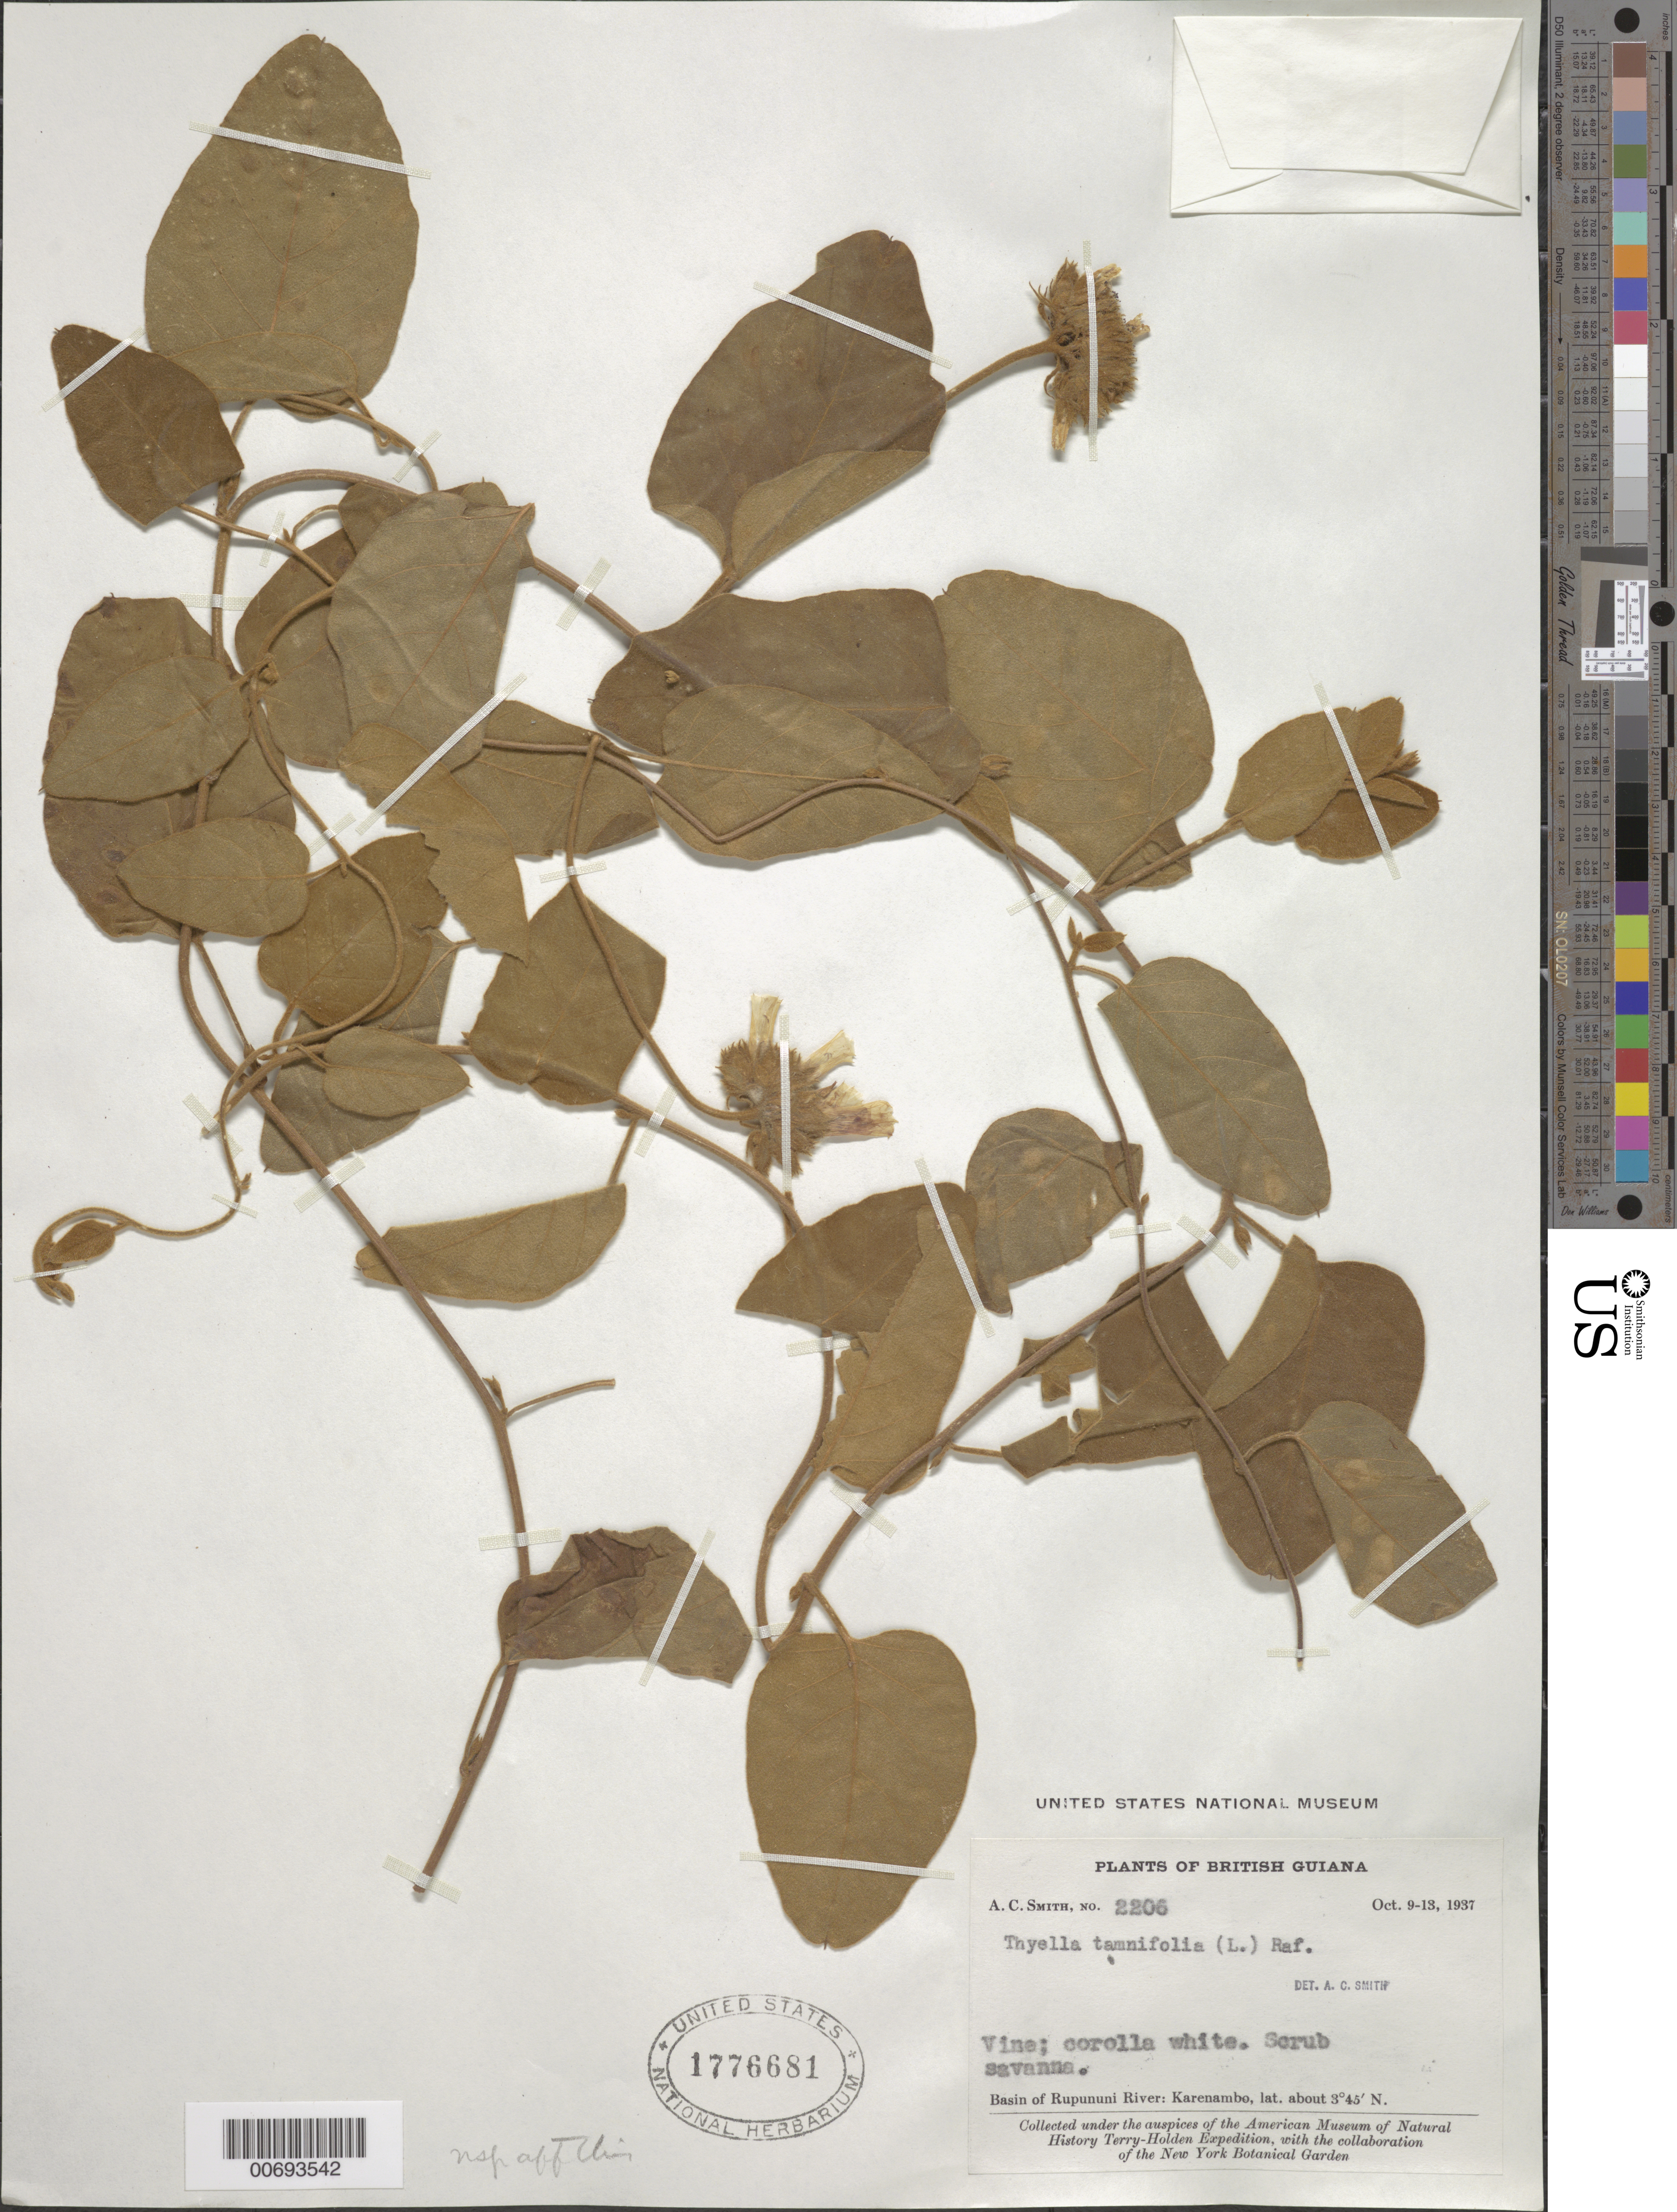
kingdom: Plantae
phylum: Tracheophyta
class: Magnoliopsida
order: Solanales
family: Convolvulaceae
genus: Thyella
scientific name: Thyella tamnifolia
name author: (L.) Raf.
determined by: Smith, A. C.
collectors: A. C. Smith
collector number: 2206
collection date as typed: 9-Oct-37 to 13-Oct-37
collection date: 1937-10-09/1937-10-13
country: Guyana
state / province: U. Takutu-U. Essequibo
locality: Karanambo, Rupununi River basin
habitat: Scrub savanna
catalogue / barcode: US 1776681